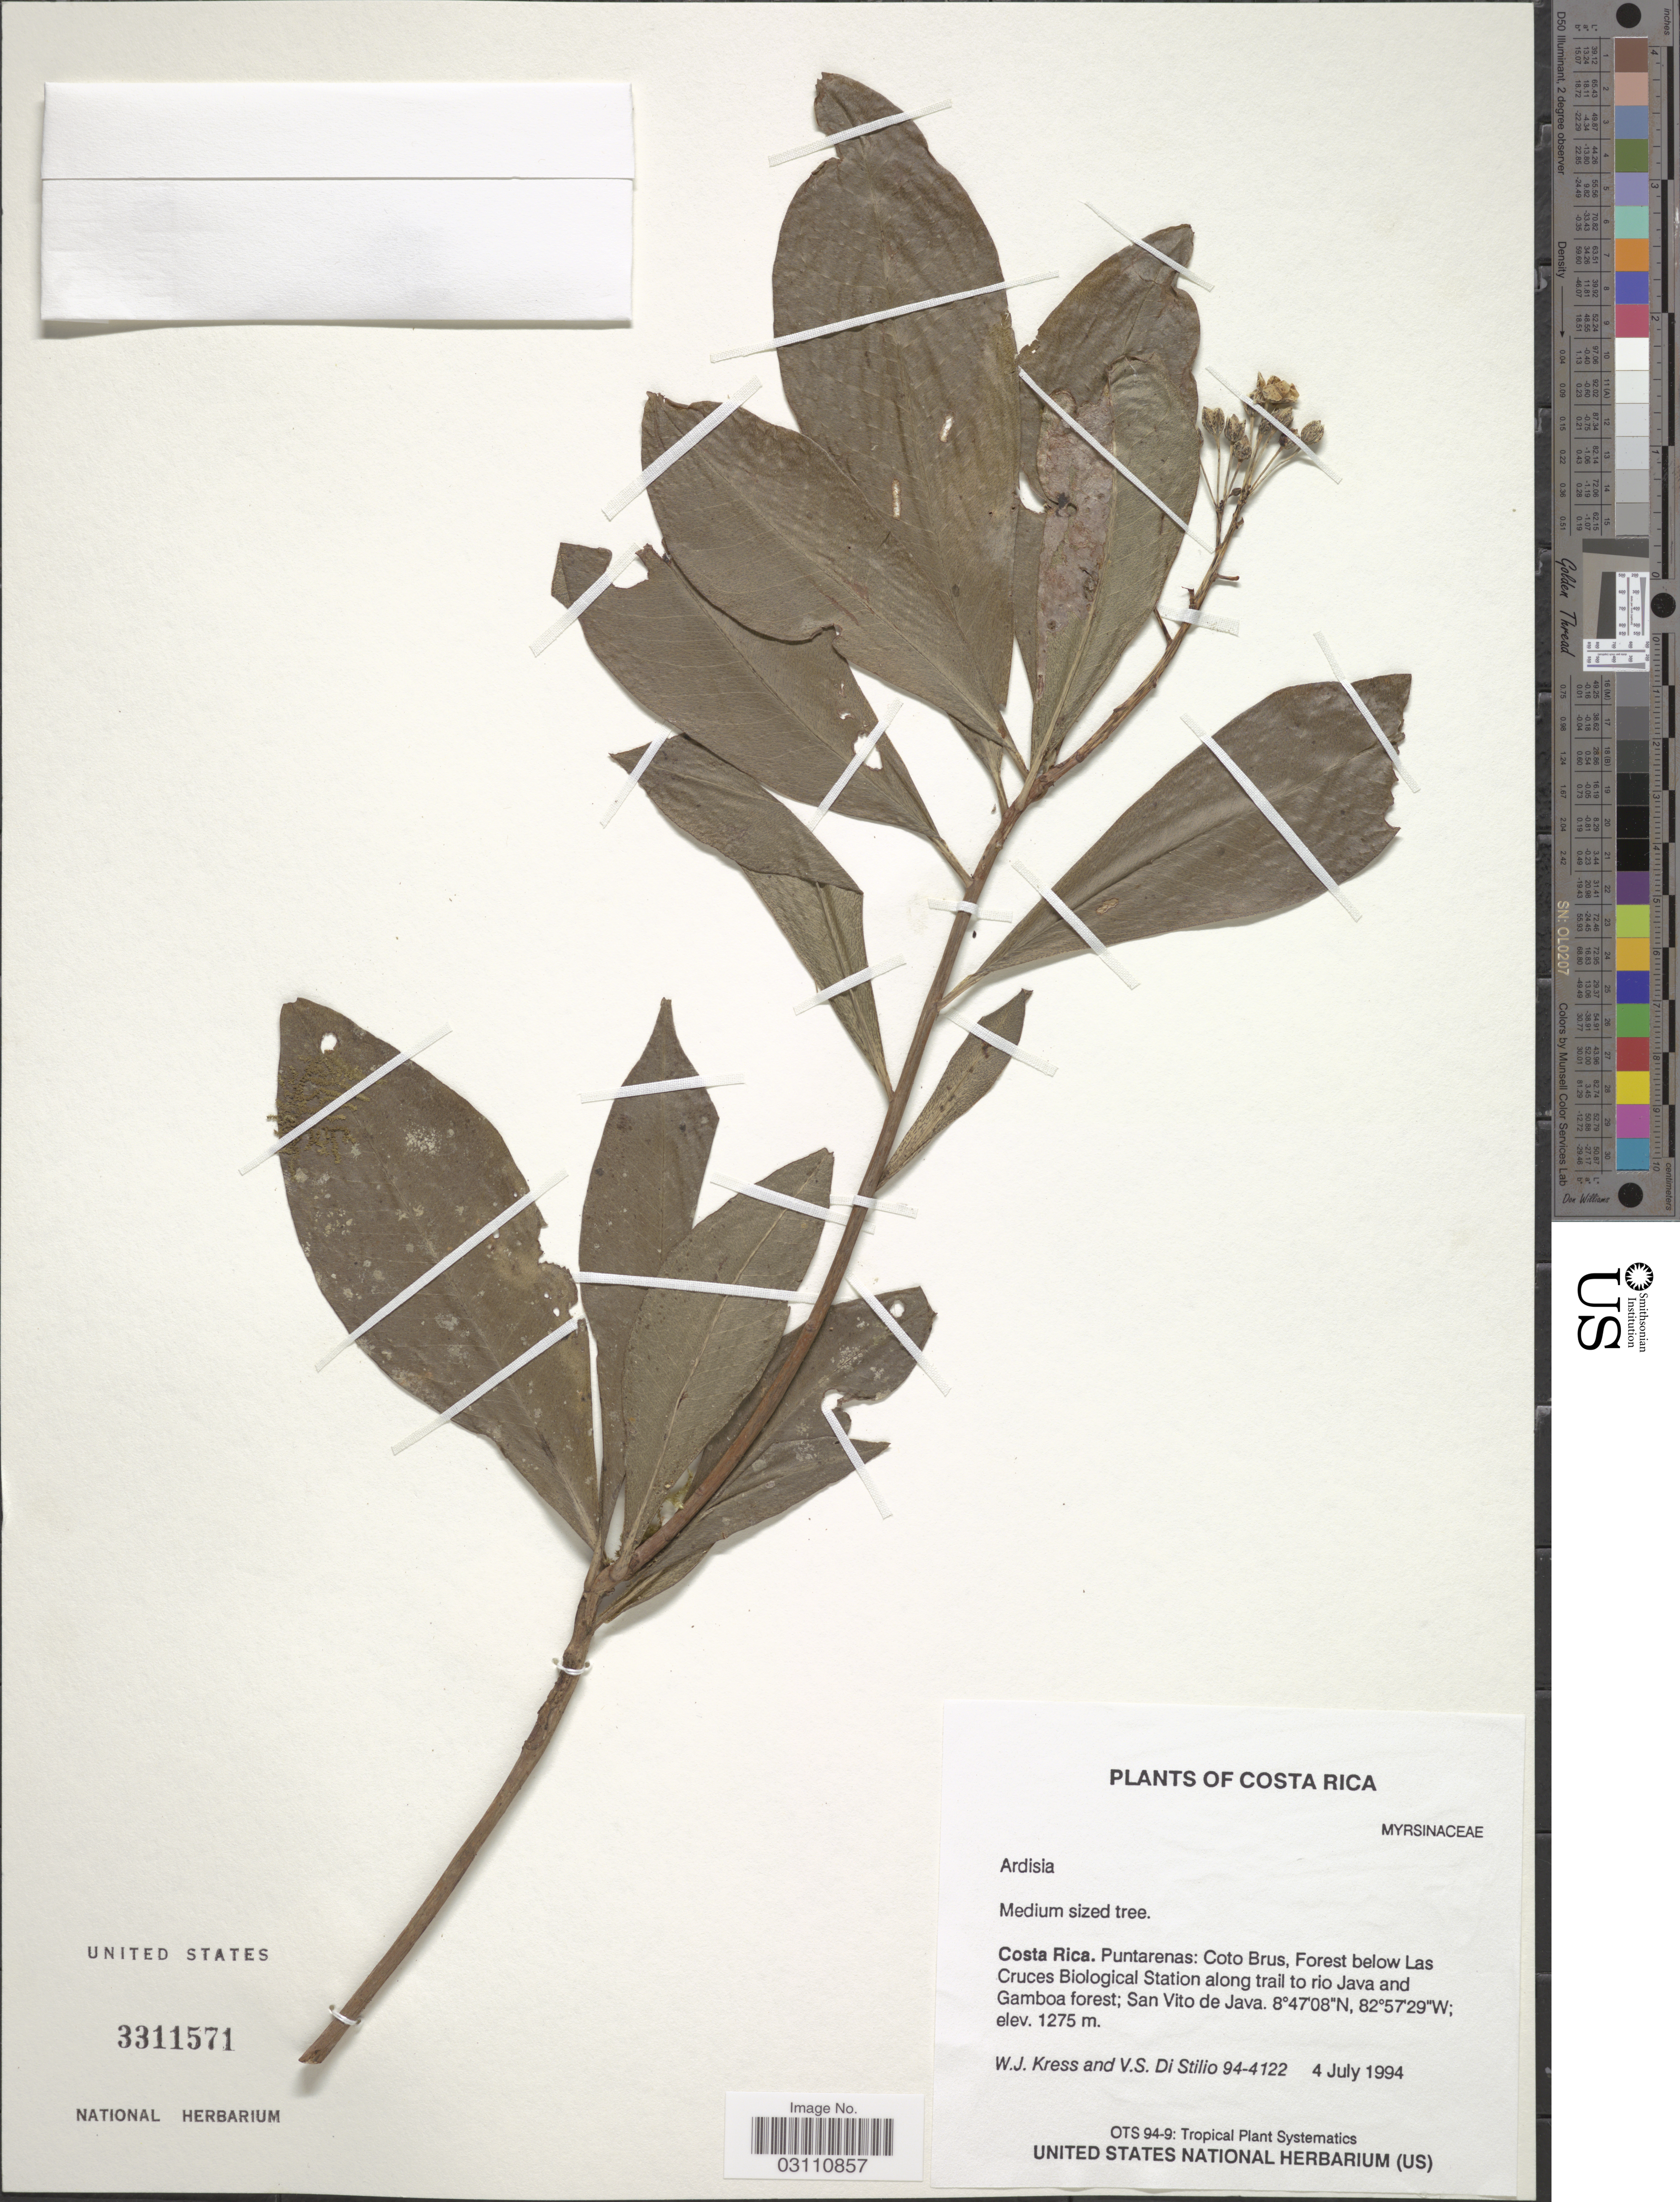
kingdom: Plantae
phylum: Tracheophyta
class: Magnoliopsida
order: Ericales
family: Primulaceae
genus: Ardisia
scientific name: Ardisia sp.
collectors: W. J. Kress & V. Di Stilio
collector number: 94-4122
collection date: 1994-07-04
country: Costa Rica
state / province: Puntarenas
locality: Coto Brus, Forest below Las Cruces Biological Station along trail to rio Java and Gamboa forest; San Vito de Java.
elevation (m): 1275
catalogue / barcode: US 3311571